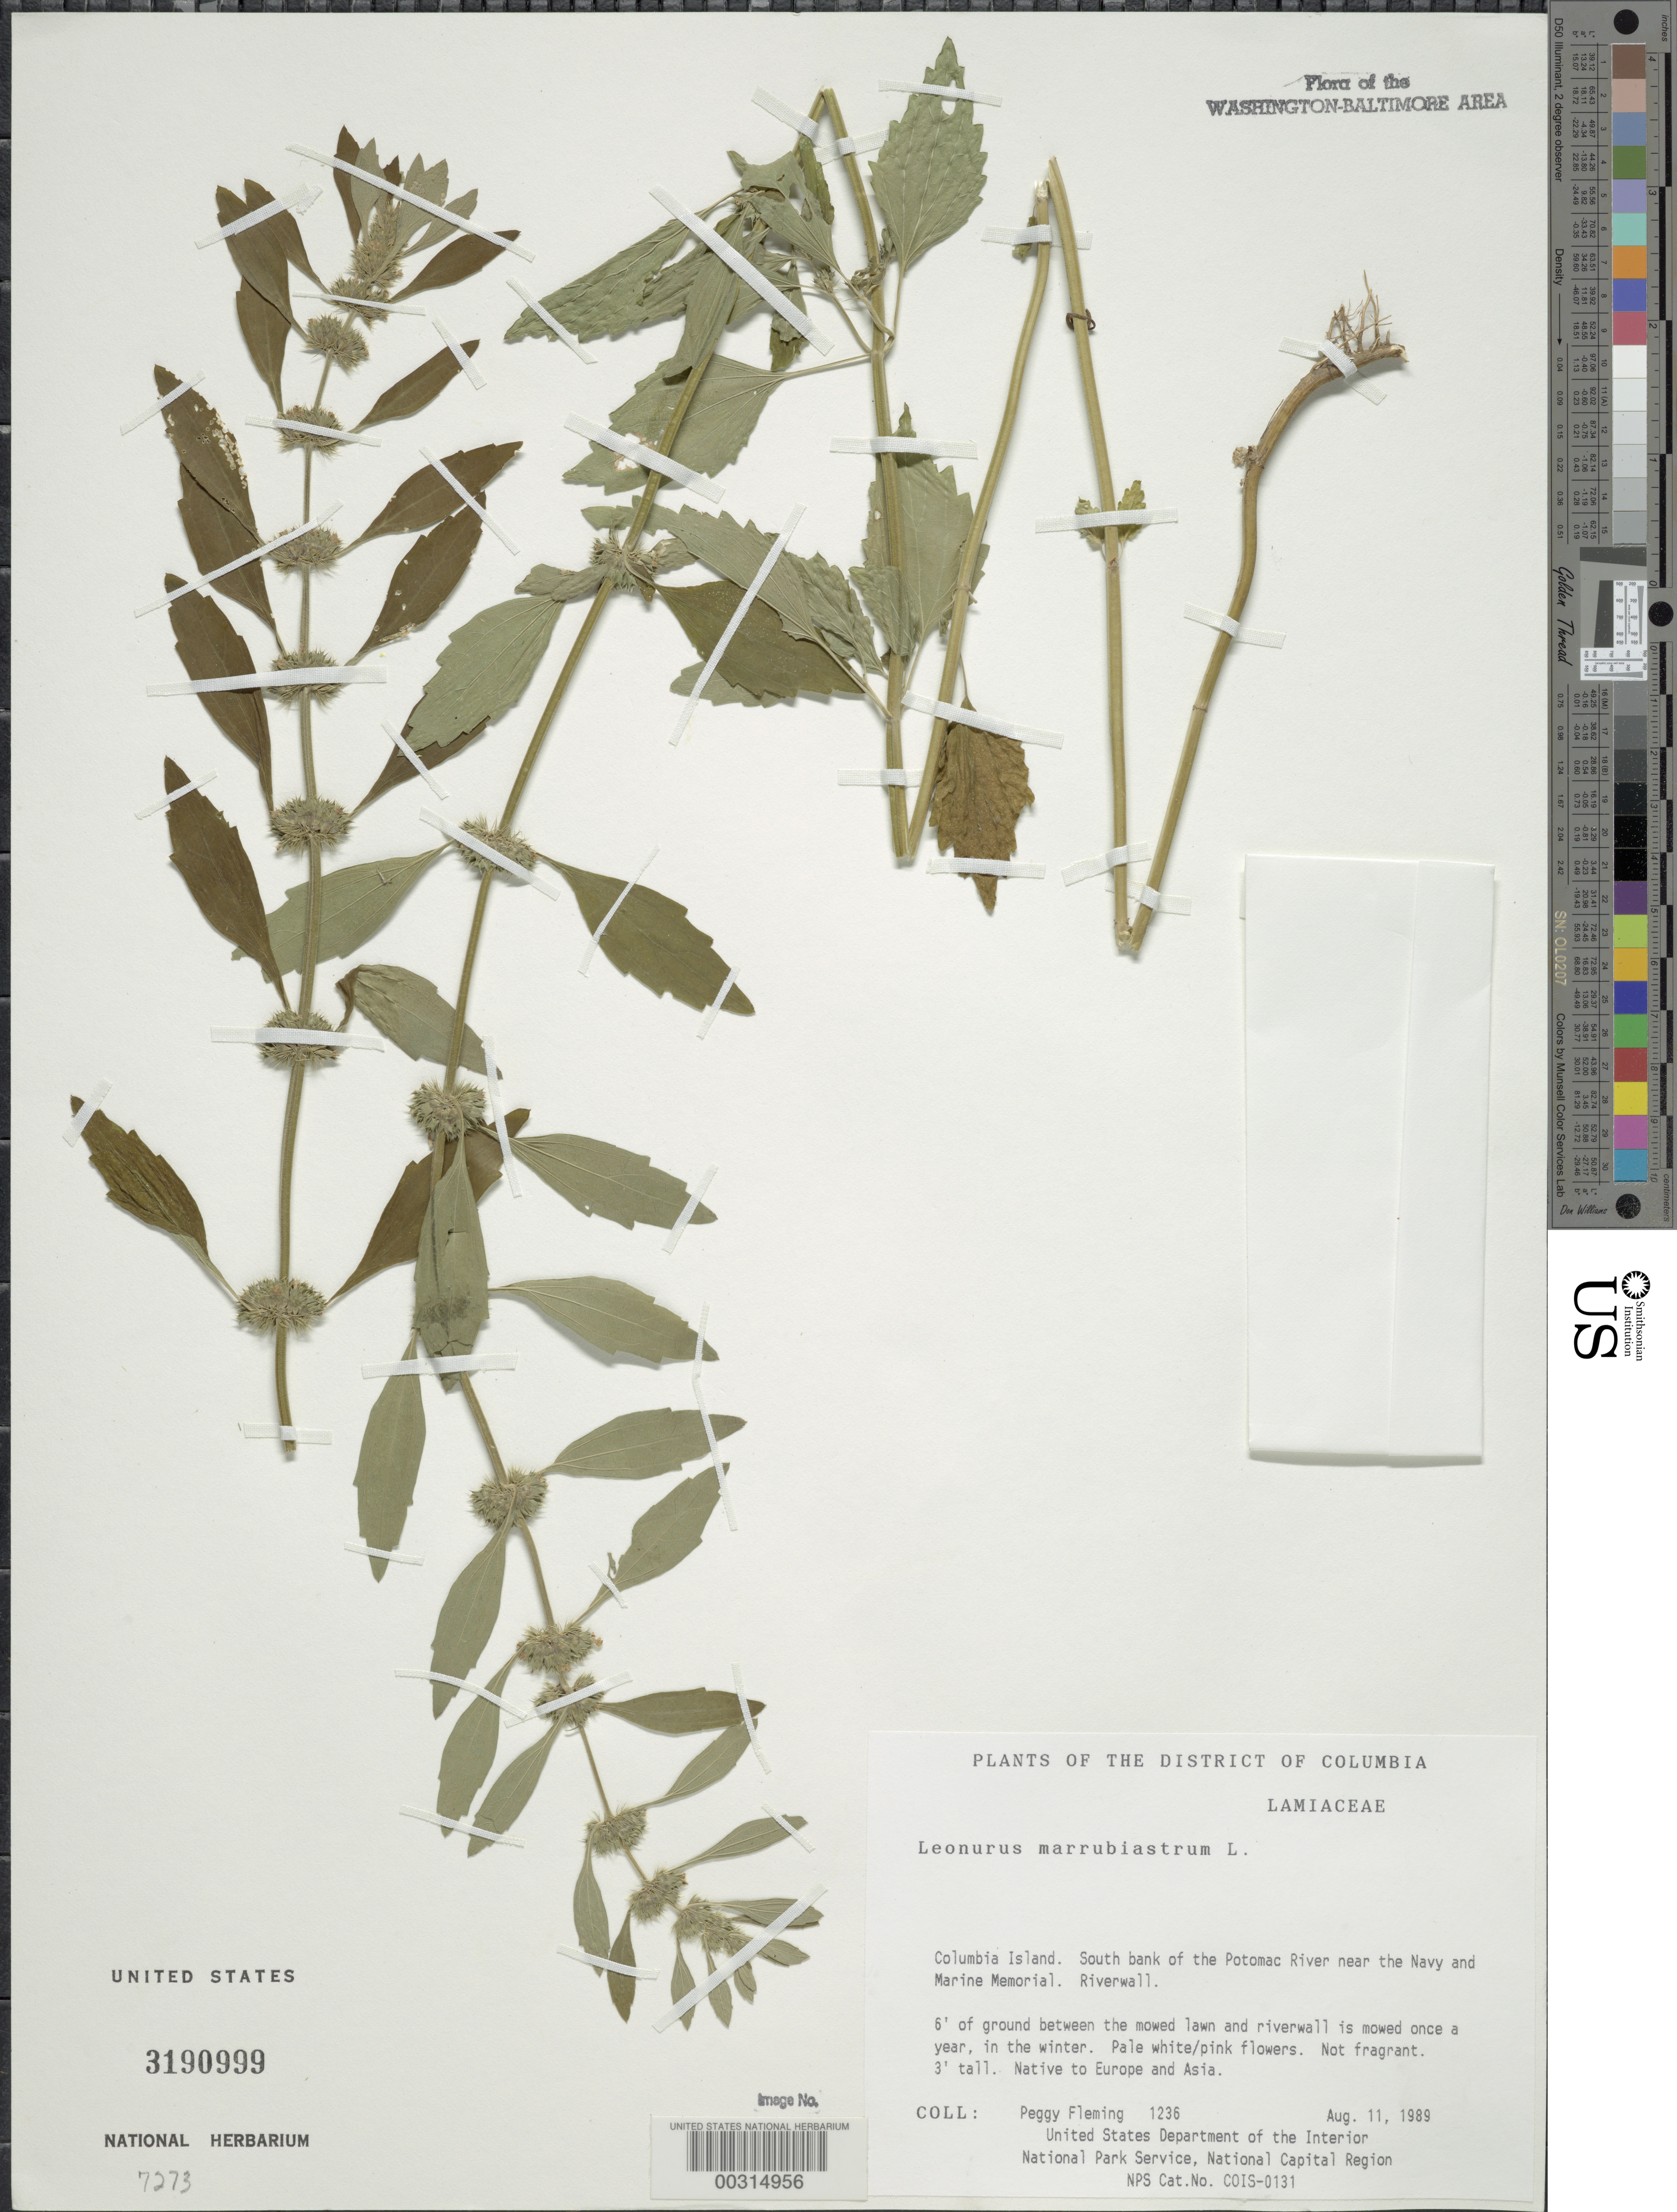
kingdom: Plantae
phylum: Tracheophyta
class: Magnoliopsida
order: Lamiales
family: Lamiaceae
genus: Chaiturus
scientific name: Chaiturus marrubiastrum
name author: (L.) Rchb.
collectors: P. Fleming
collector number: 1236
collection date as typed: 11 Aug 1989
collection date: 1989-08-11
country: United States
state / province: District of Columbia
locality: Columbia Island, S bank of the Potomac River near the Navy and Marine Memorial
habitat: Ground between mowed lawn and riverwall, mowed once a year in the winter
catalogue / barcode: US 3190999